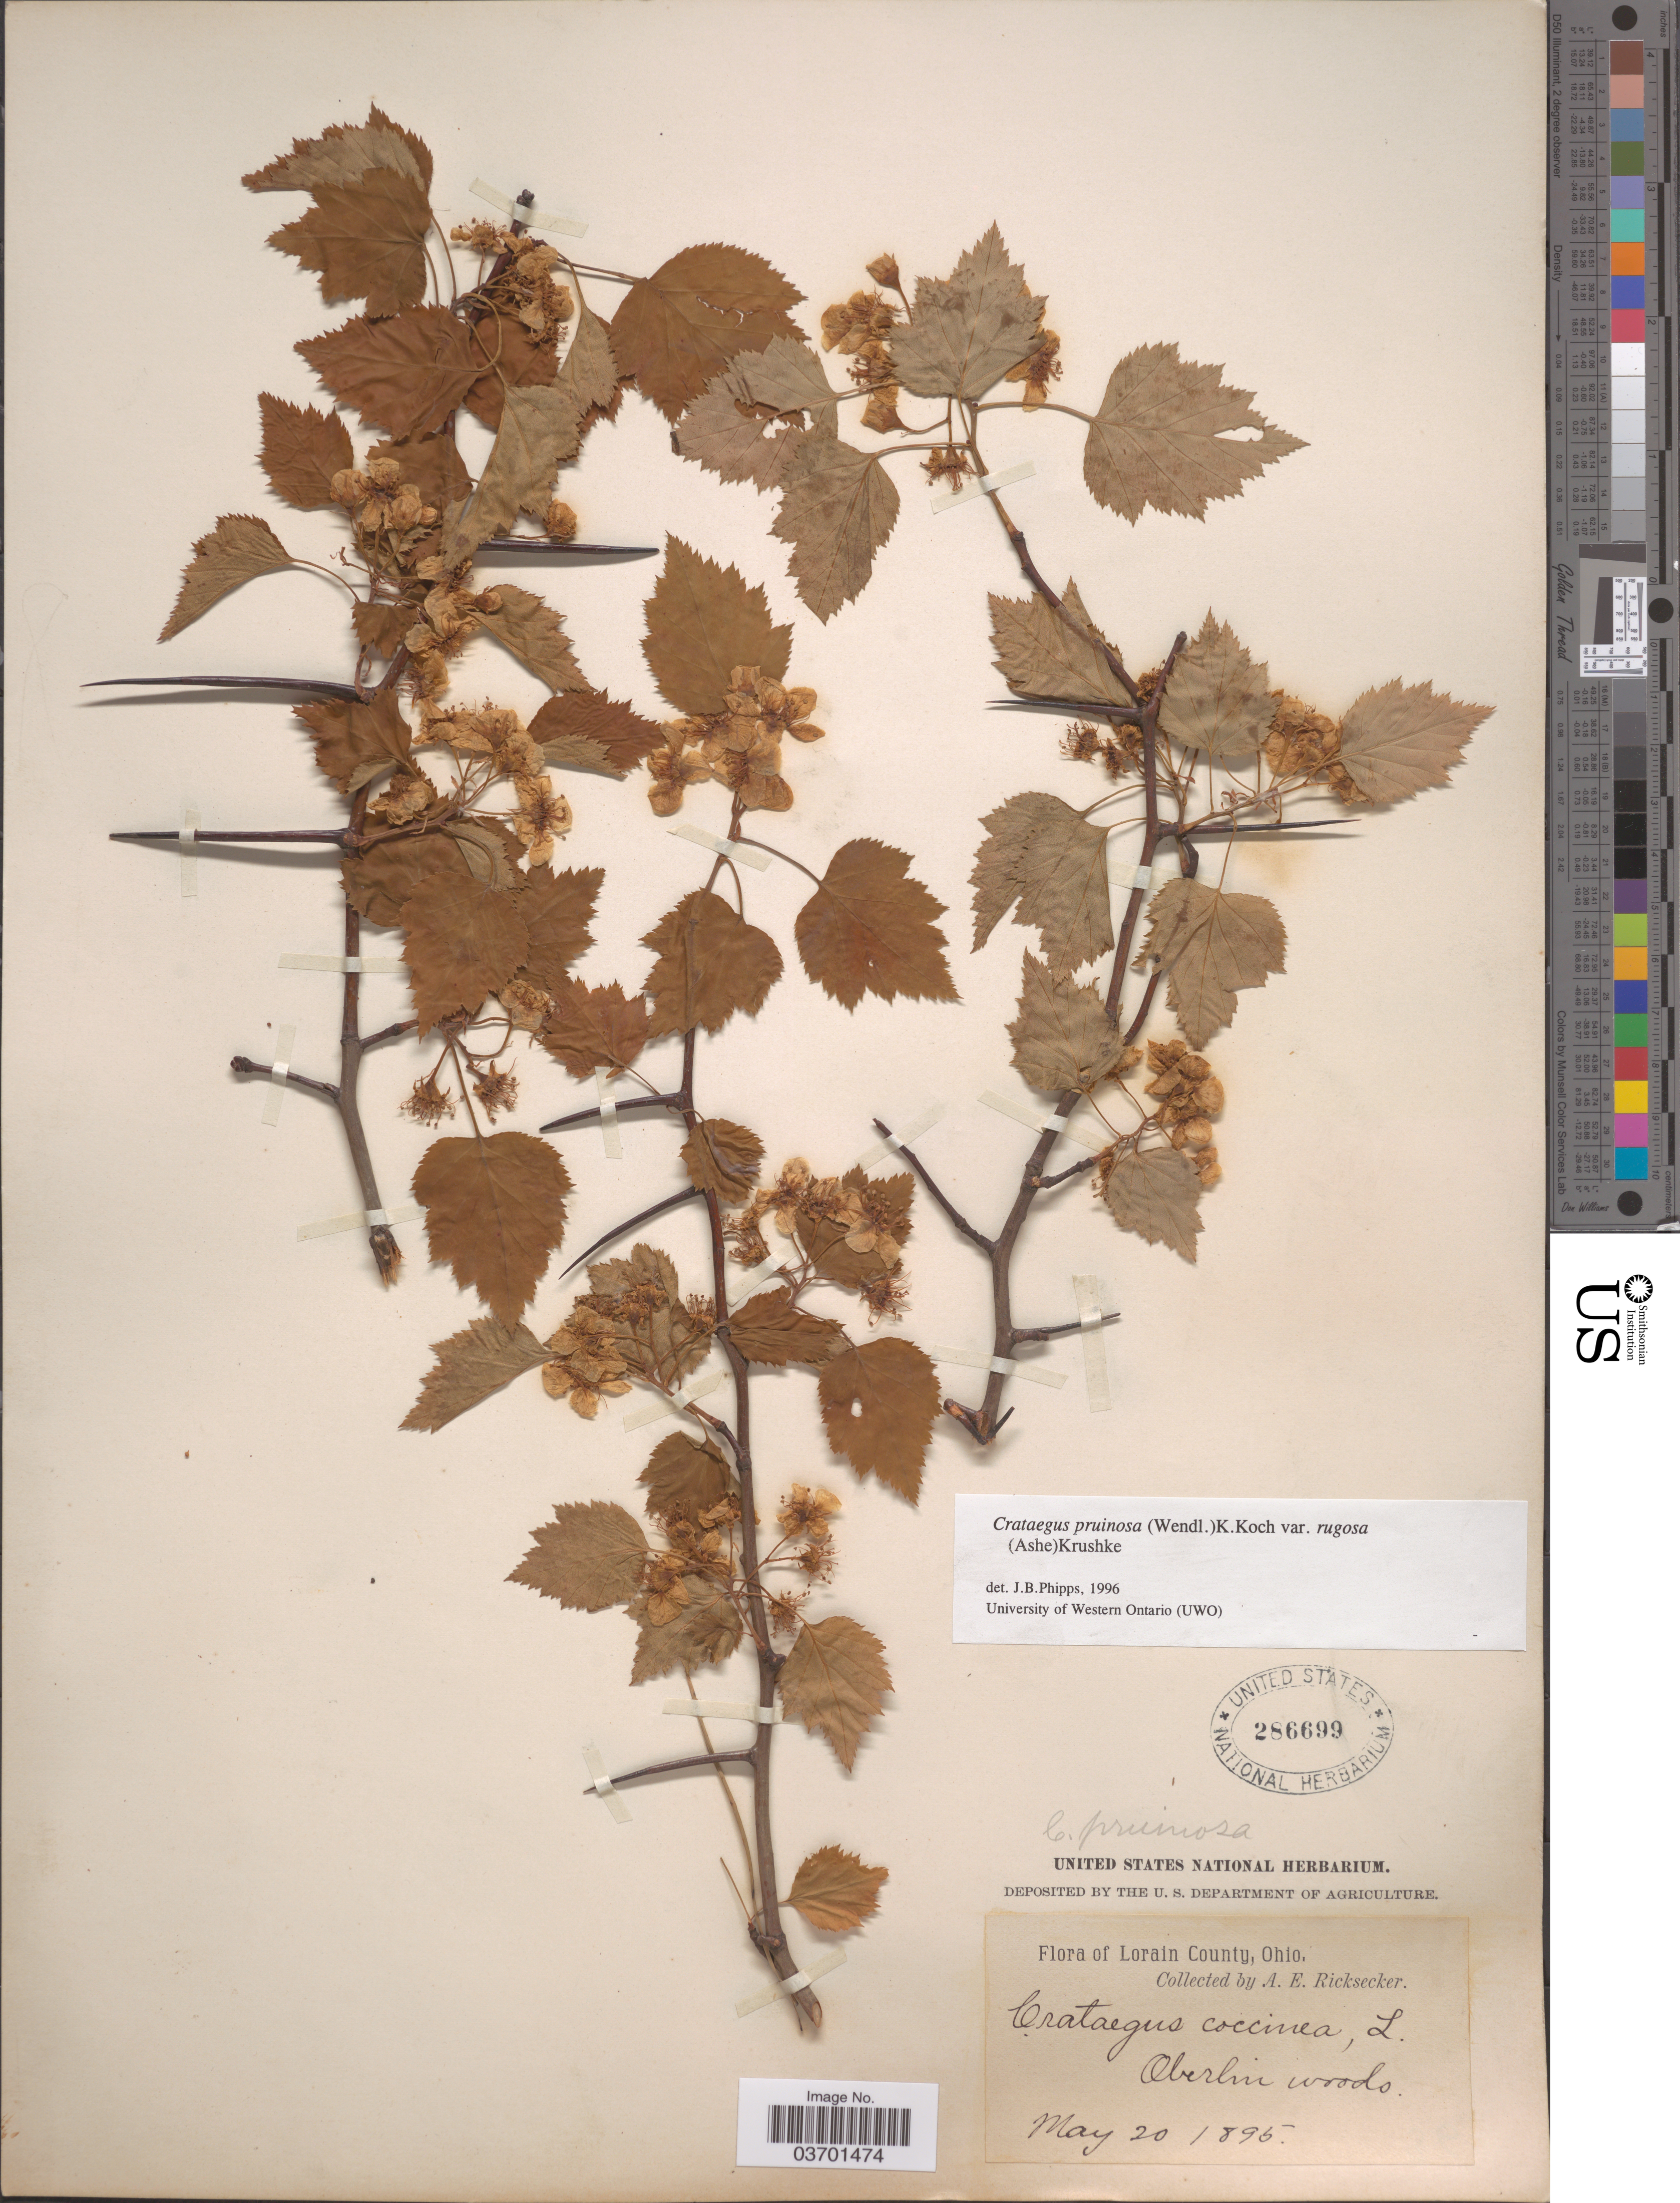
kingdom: Plantae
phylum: Tracheophyta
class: Magnoliopsida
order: Rosales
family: Rosaceae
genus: Crataegus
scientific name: Crataegus pruinosa var. rugosa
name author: (Ashe) Kruschke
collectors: A. E. Ricksecker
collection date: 1895-05-20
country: United States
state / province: Ohio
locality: Lorain County. Oberlin woods.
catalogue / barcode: US 286699